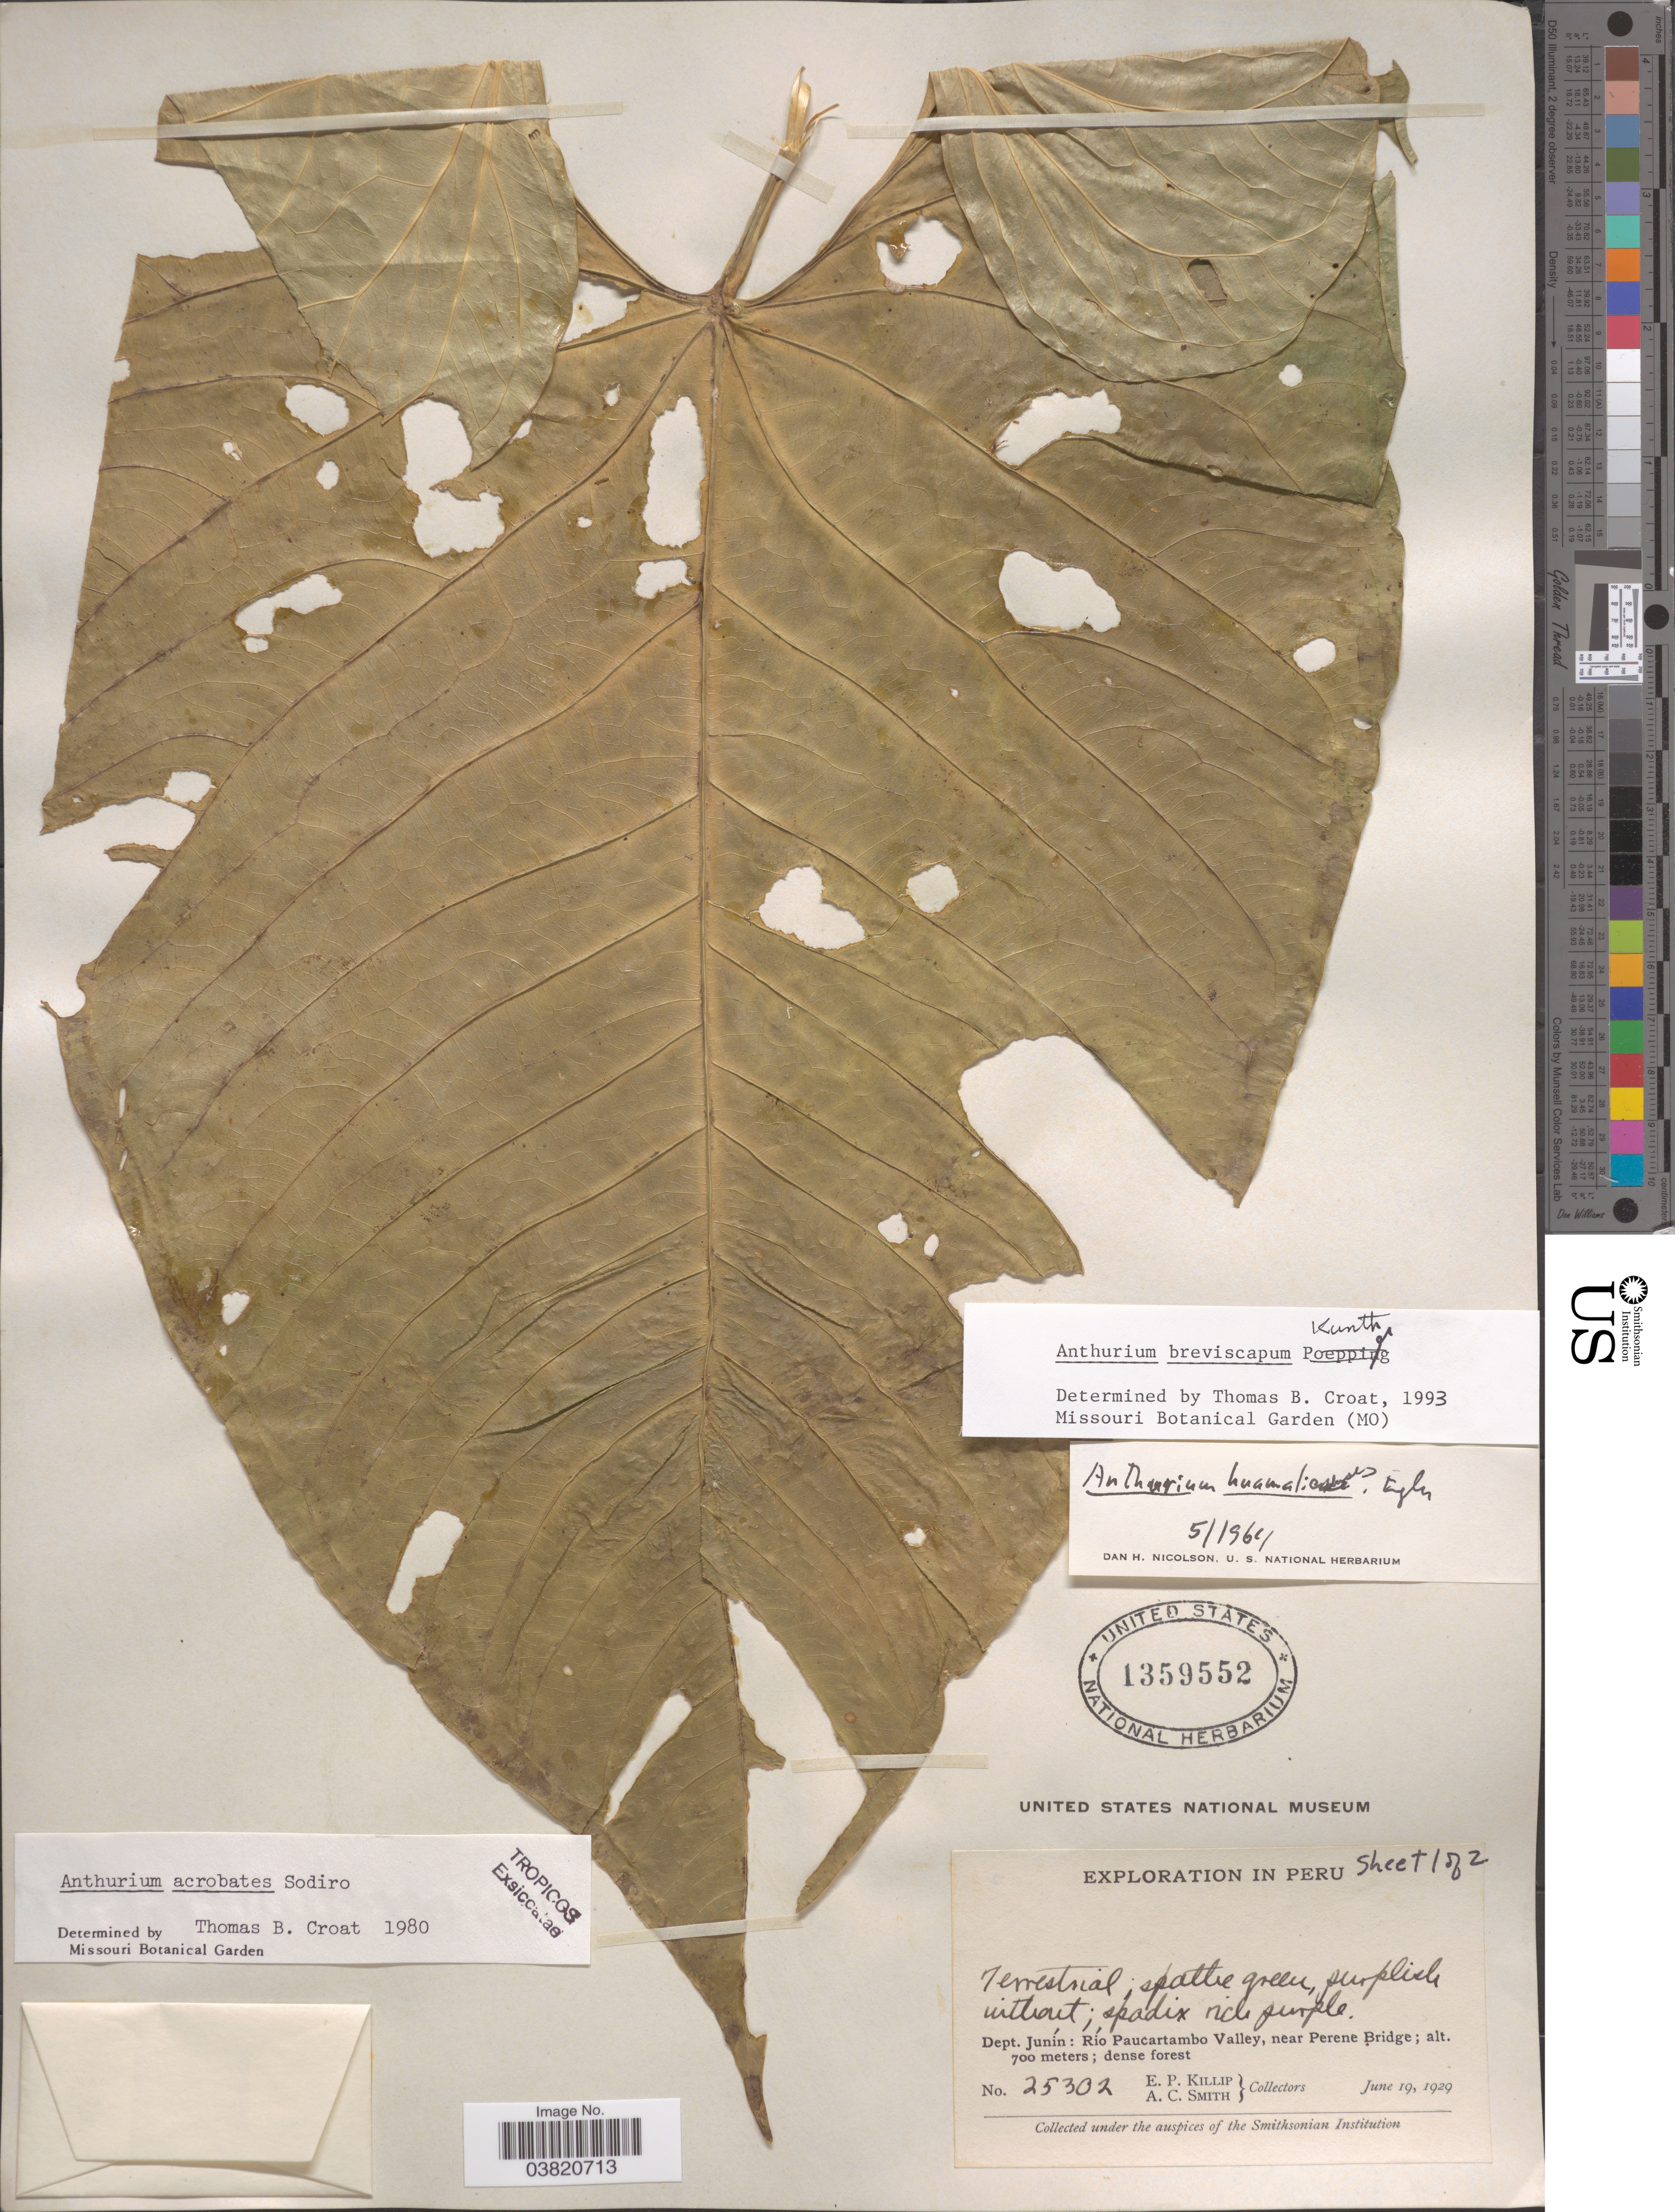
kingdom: Plantae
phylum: Tracheophyta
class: Liliopsida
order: Alismatales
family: Araceae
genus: Anthurium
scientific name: Anthurium breviscapum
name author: Kunth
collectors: E. P. Killip & A. C. Smith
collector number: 25302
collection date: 1929-06-19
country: Peru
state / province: Junín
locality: Dept. Junín: Río Paucartambo Valley, near Perene Bridge.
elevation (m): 700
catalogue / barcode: US 1359552